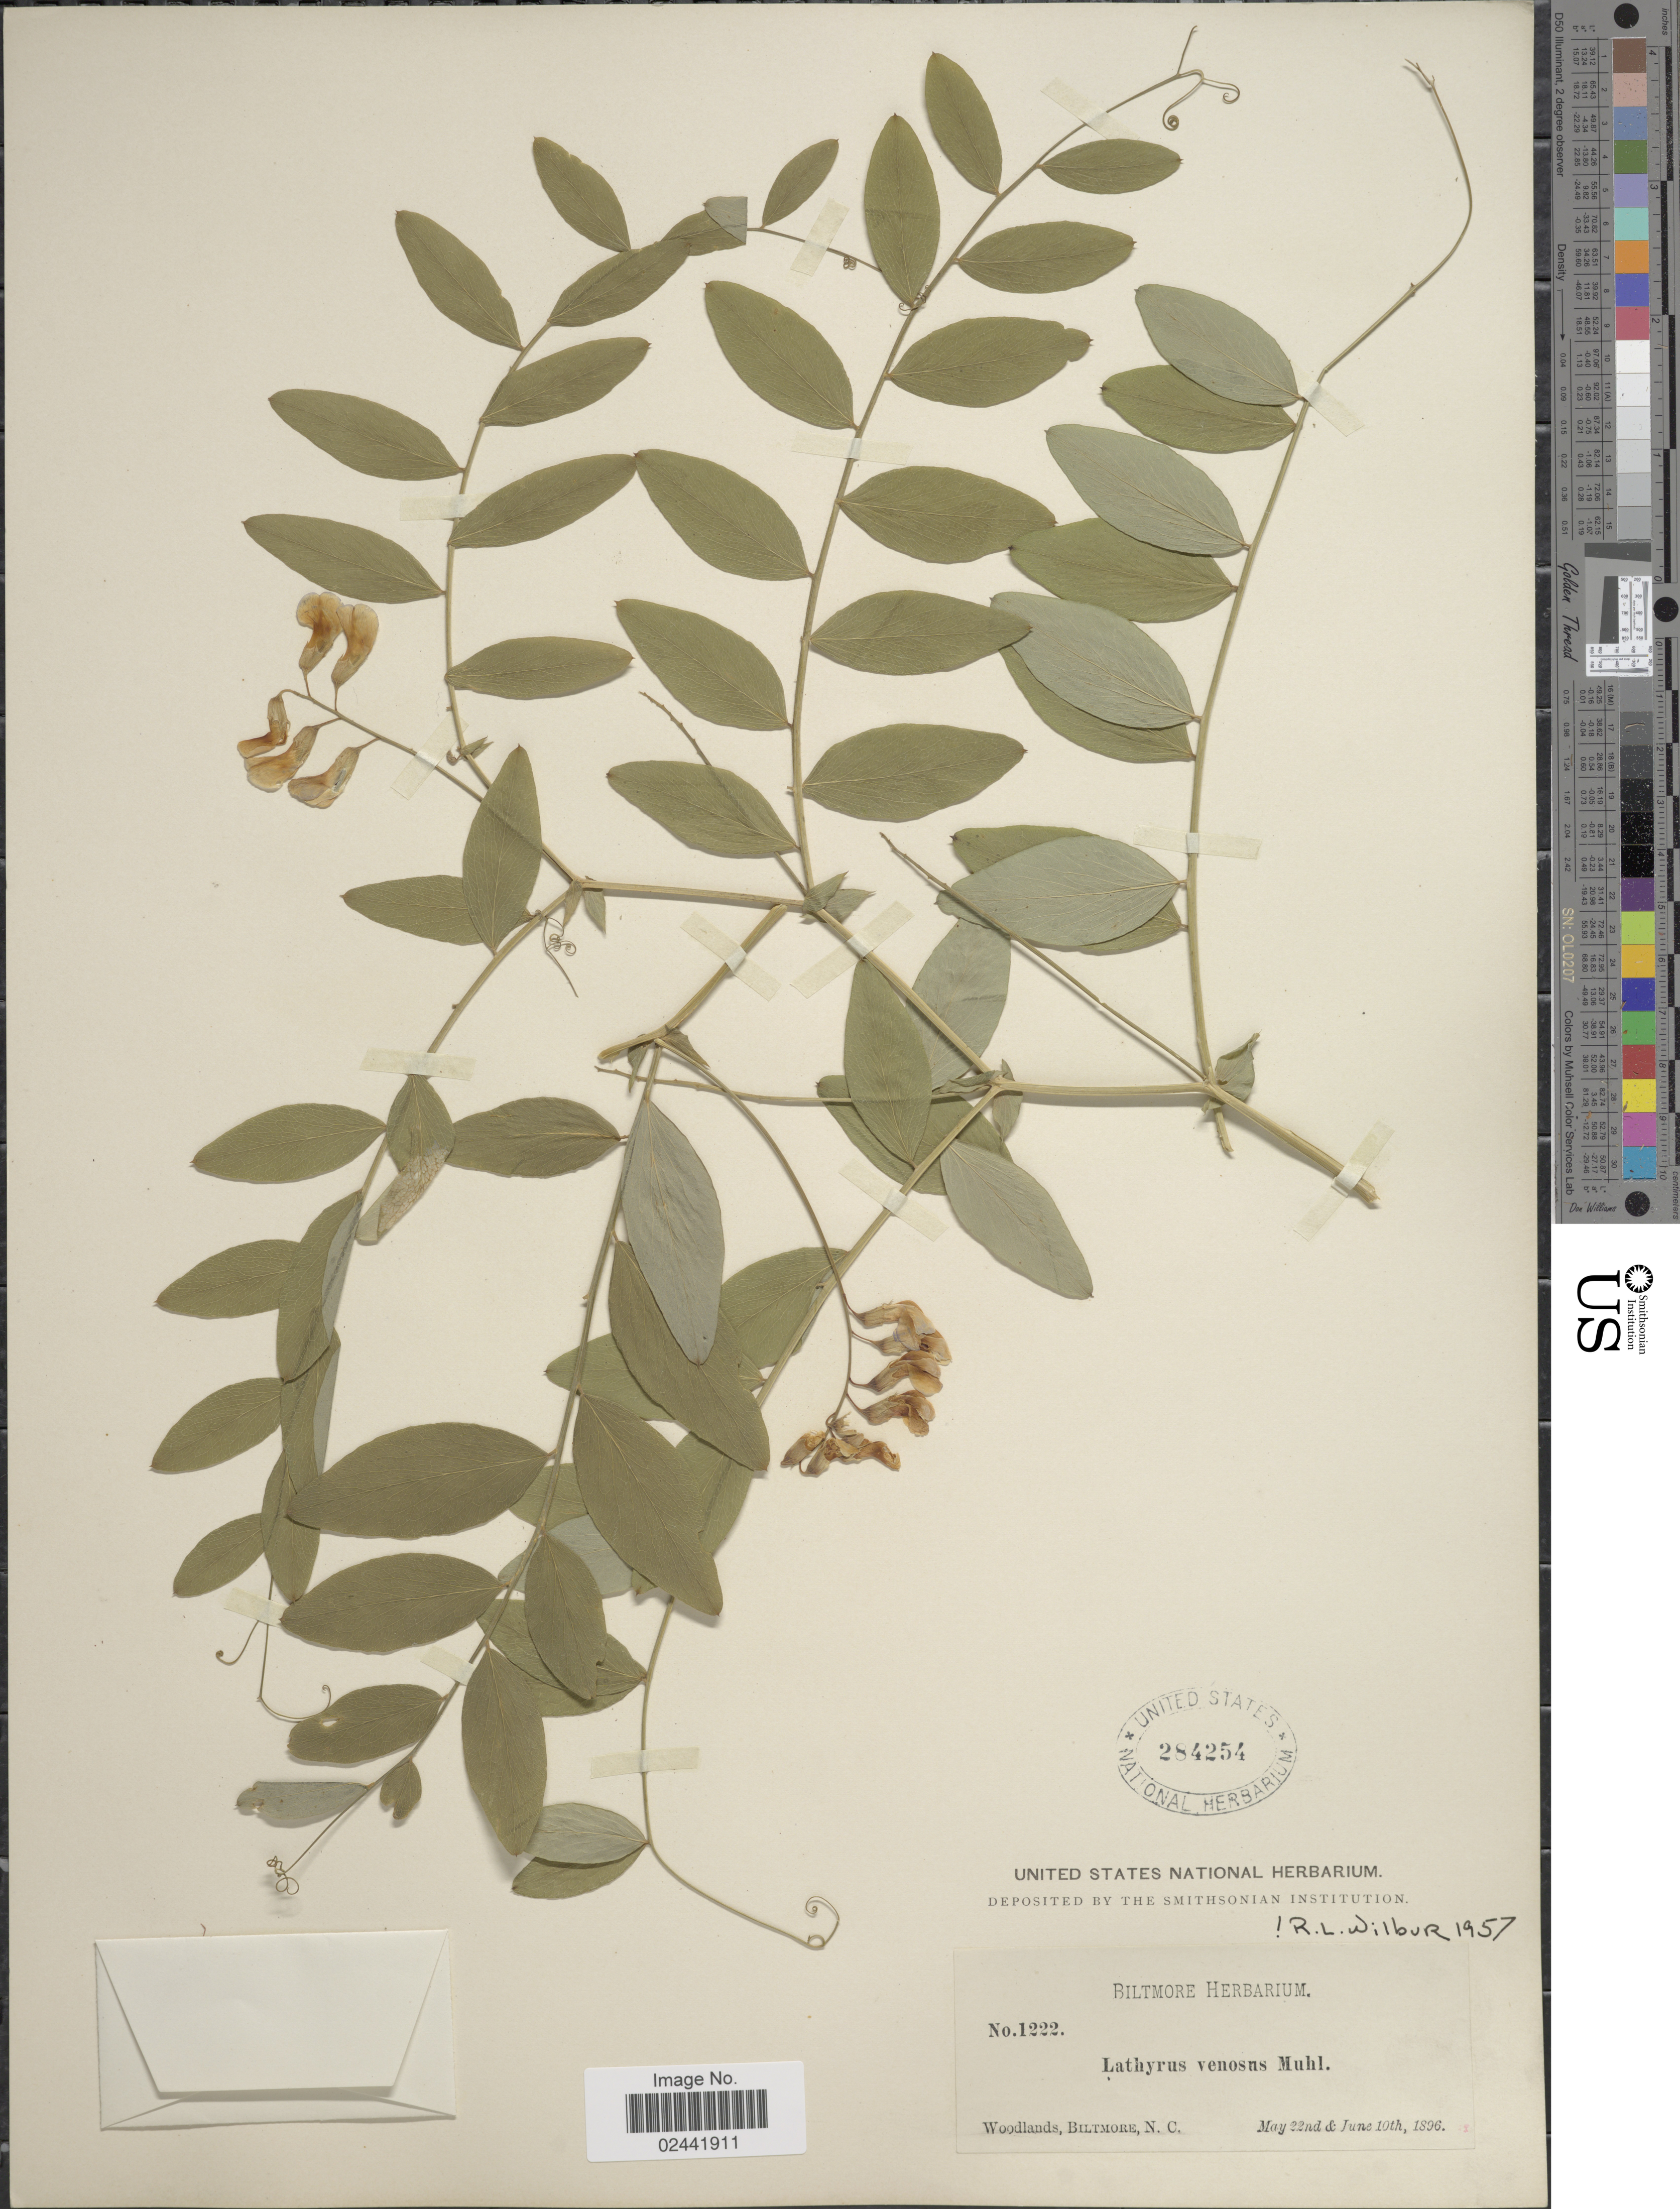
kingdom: Plantae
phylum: Tracheophyta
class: Magnoliopsida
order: Fabales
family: Fabaceae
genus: Lathyrus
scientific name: Lathyrus venosus var. intonsus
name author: Butters & H. St. John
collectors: ex herb. Biltmore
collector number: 1222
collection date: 1896-05-22/1896-06-10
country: United States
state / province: North Carolina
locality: Woodlands, Biltmore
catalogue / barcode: US 284254